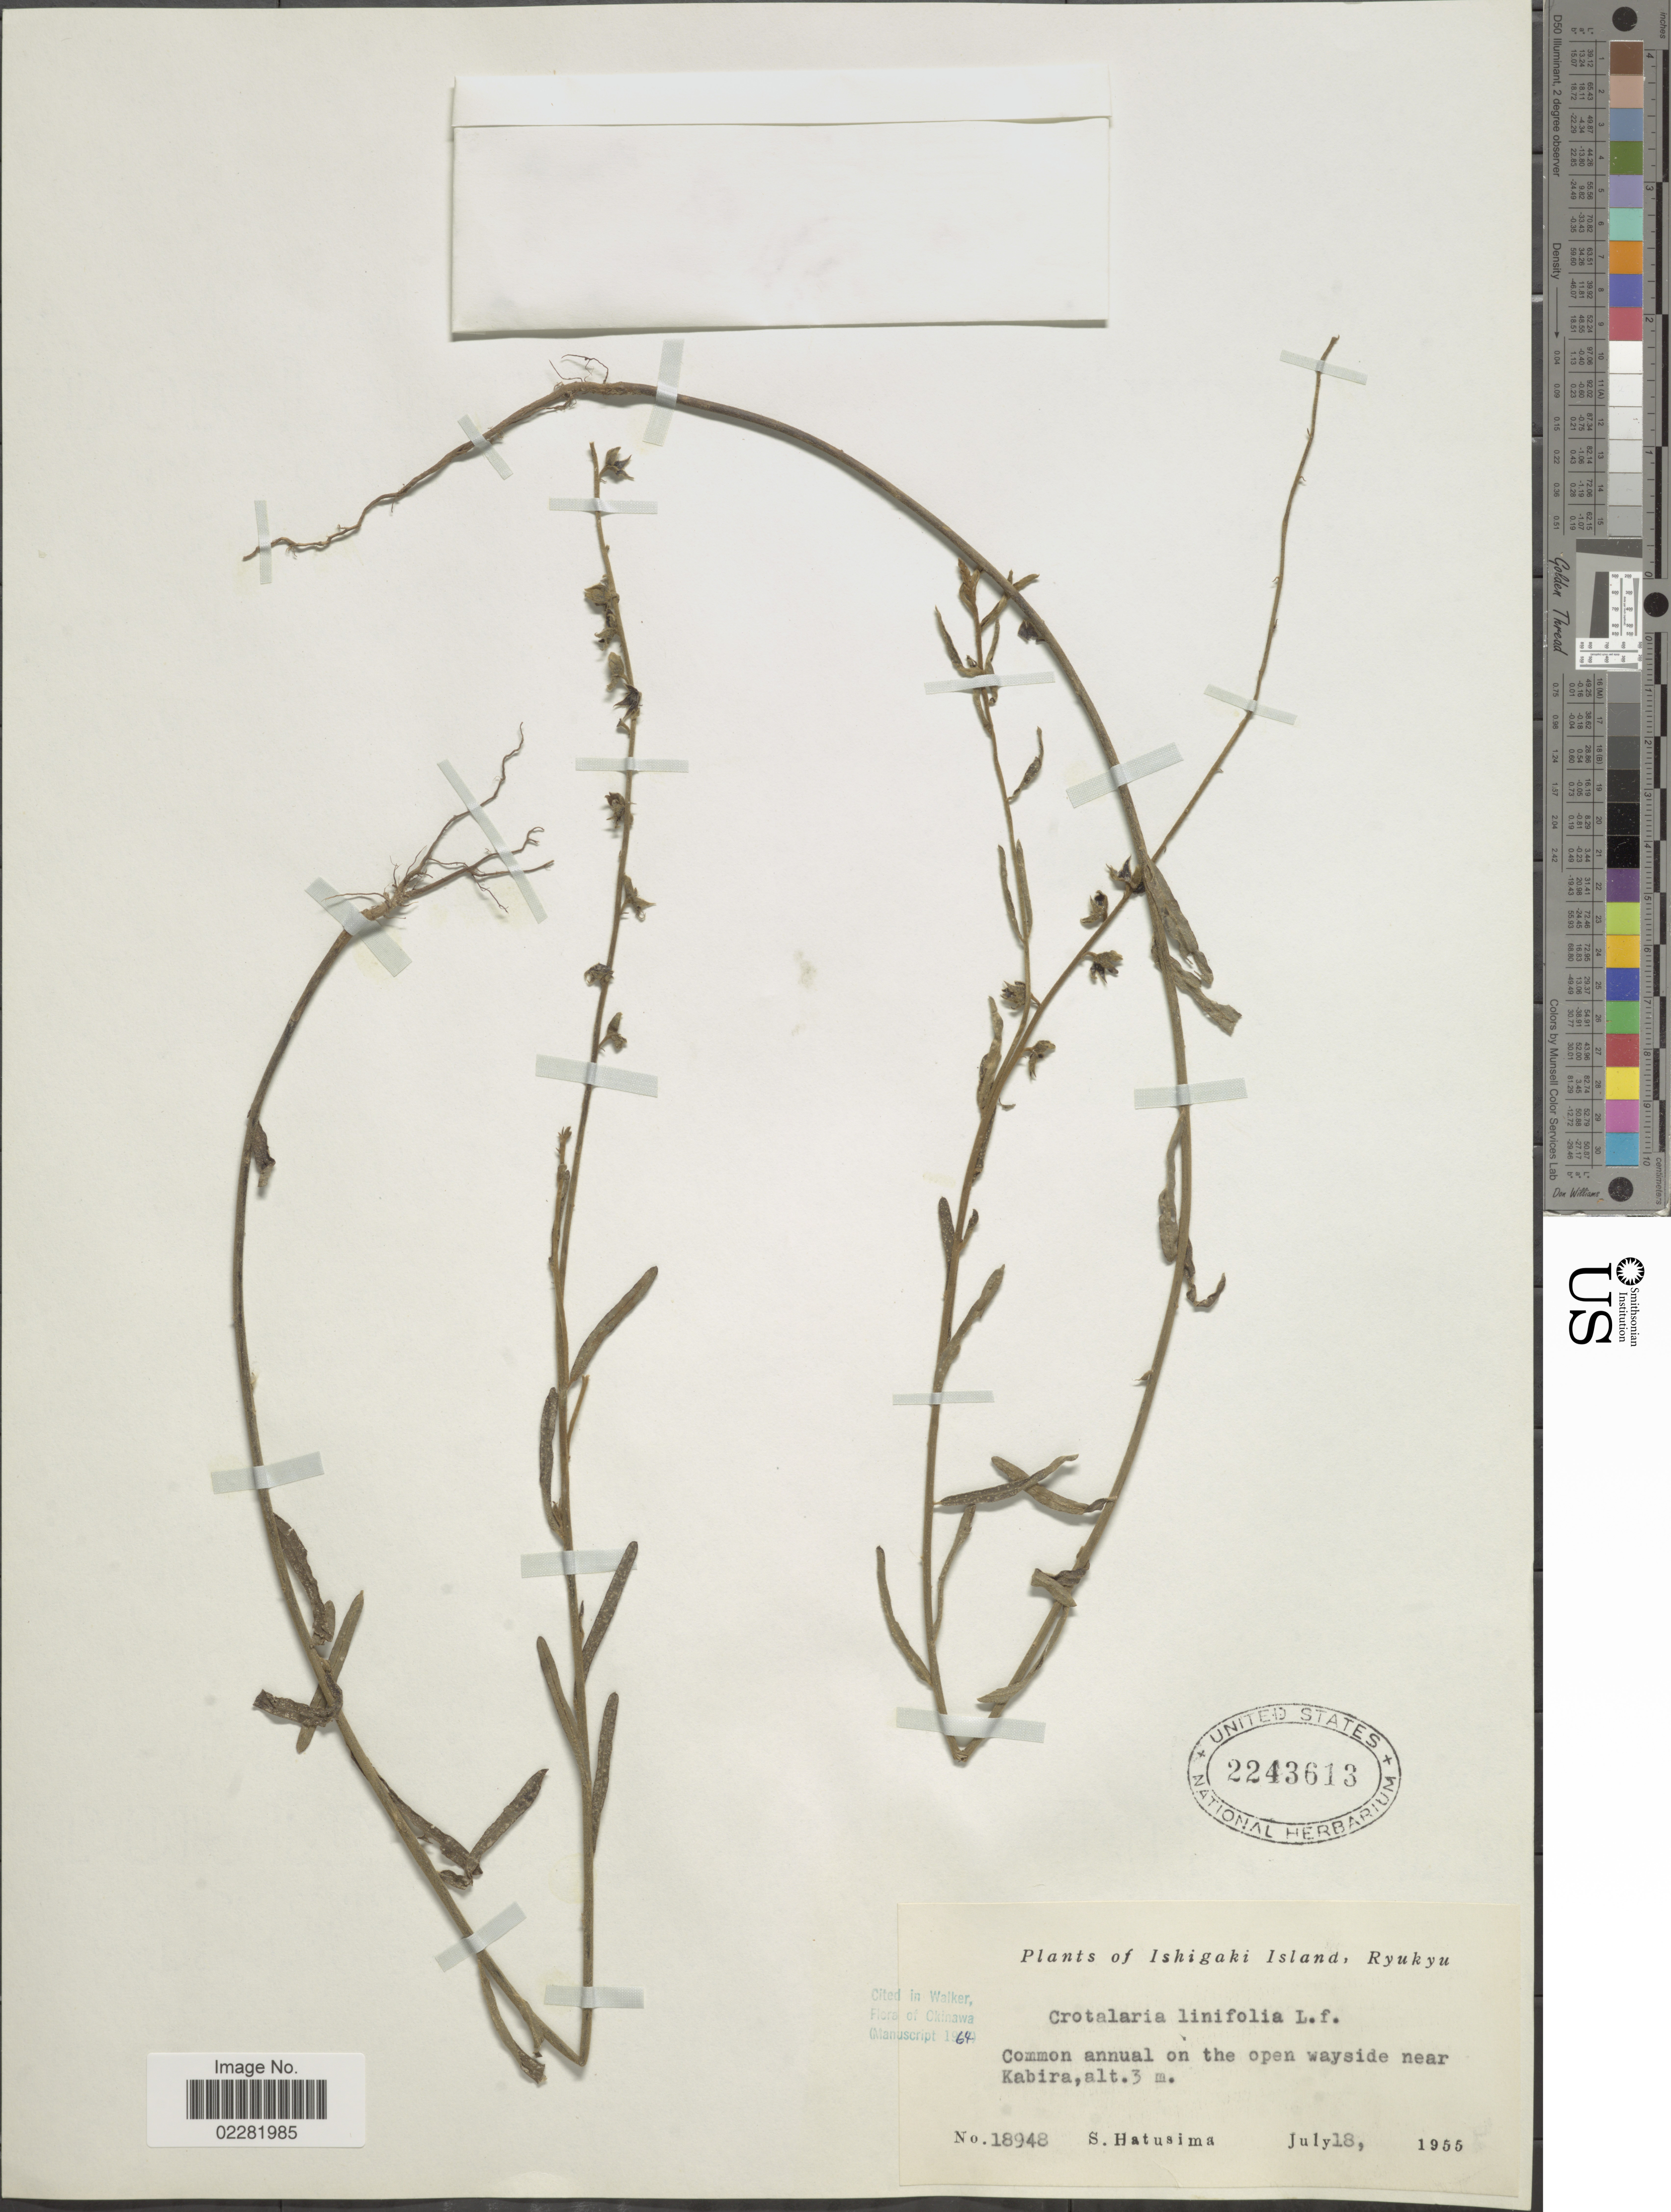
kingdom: Plantae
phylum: Tracheophyta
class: Magnoliopsida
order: Fabales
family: Fabaceae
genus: Crotalaria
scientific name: Crotalaria linifolia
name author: L. f.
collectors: S. Hatusima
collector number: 18948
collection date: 1955-07-18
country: Japan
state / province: Okinawa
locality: Ishigaki Island, Rukyu, on the open wayside near Kabira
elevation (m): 3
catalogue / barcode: US 2243613